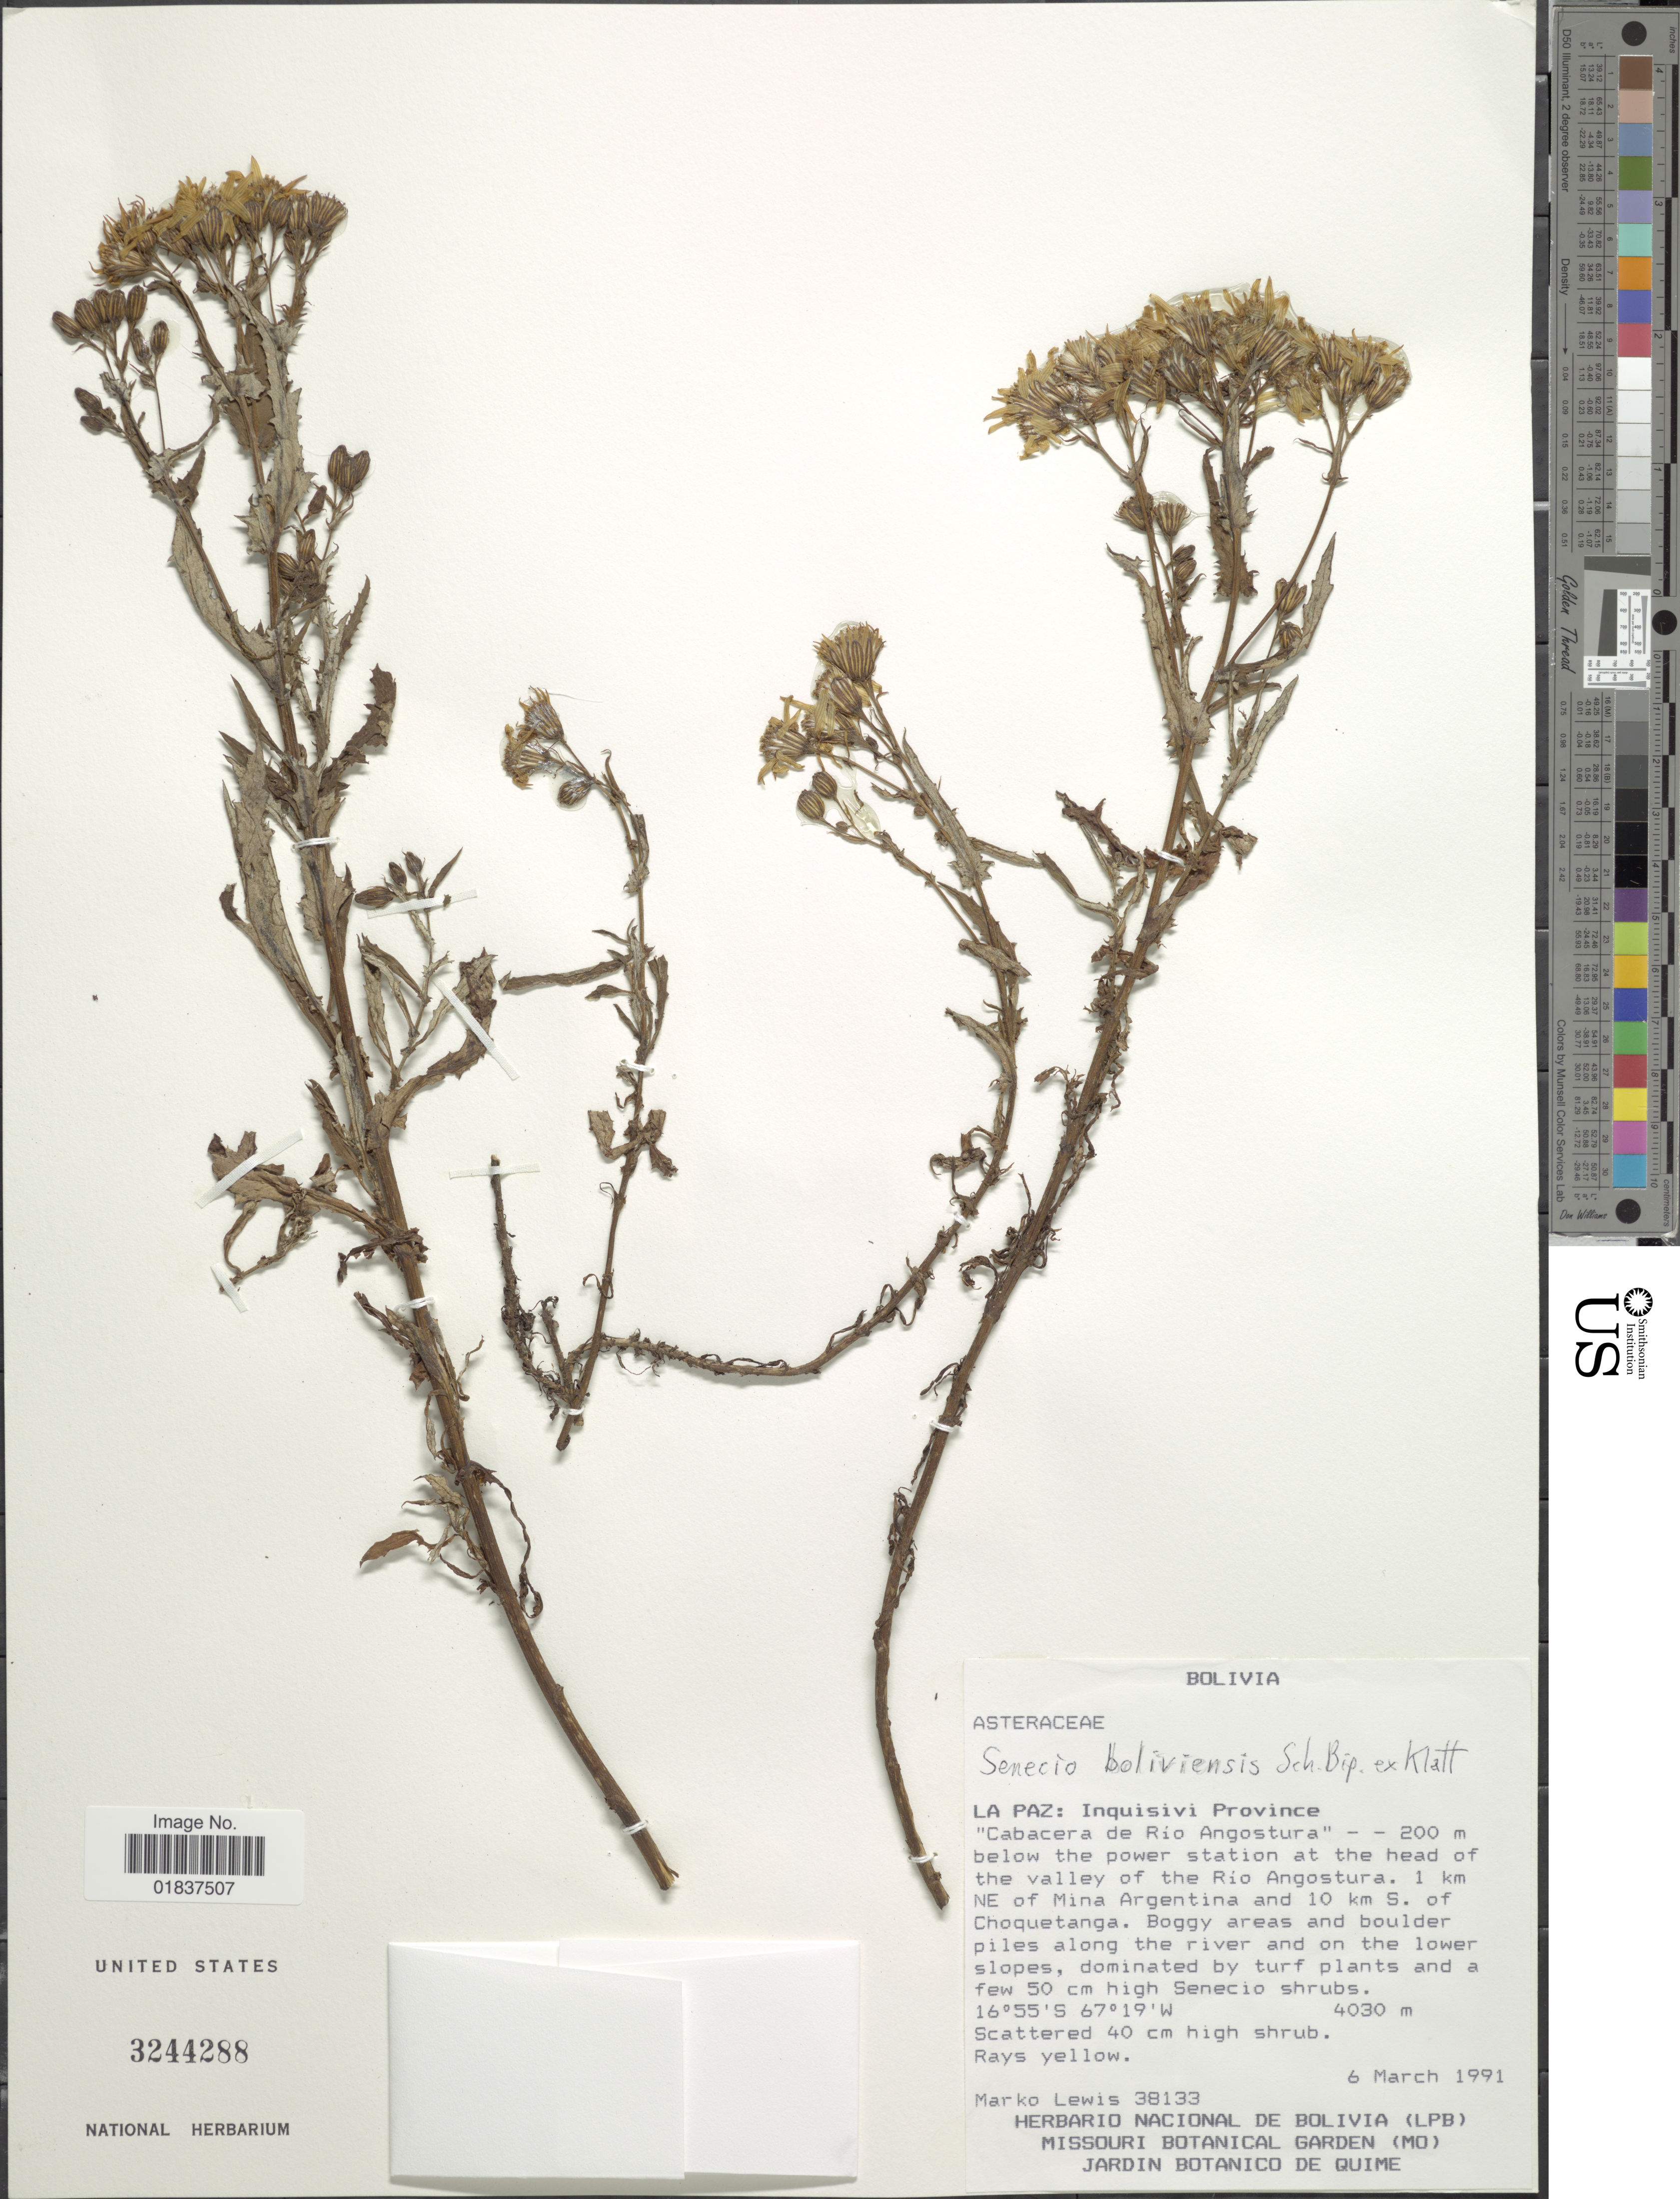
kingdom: Plantae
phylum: Tracheophyta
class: Magnoliopsida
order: Asterales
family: Asteraceae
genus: Senecio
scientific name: Senecio boliviensis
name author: Sch. Bip. ex Klatt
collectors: M. A. Lewis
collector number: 38133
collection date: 1991-03-06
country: Bolivia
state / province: La Paz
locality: La Paz: Inquisivi Province. "Cabacerra de Rio Angostura"- - 200 m below the power station at the head of the valley of the Rio Angostura. 1 km NE of Mina Argentina and 10 km S. of Choquetanga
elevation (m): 4030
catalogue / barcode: US 3244288